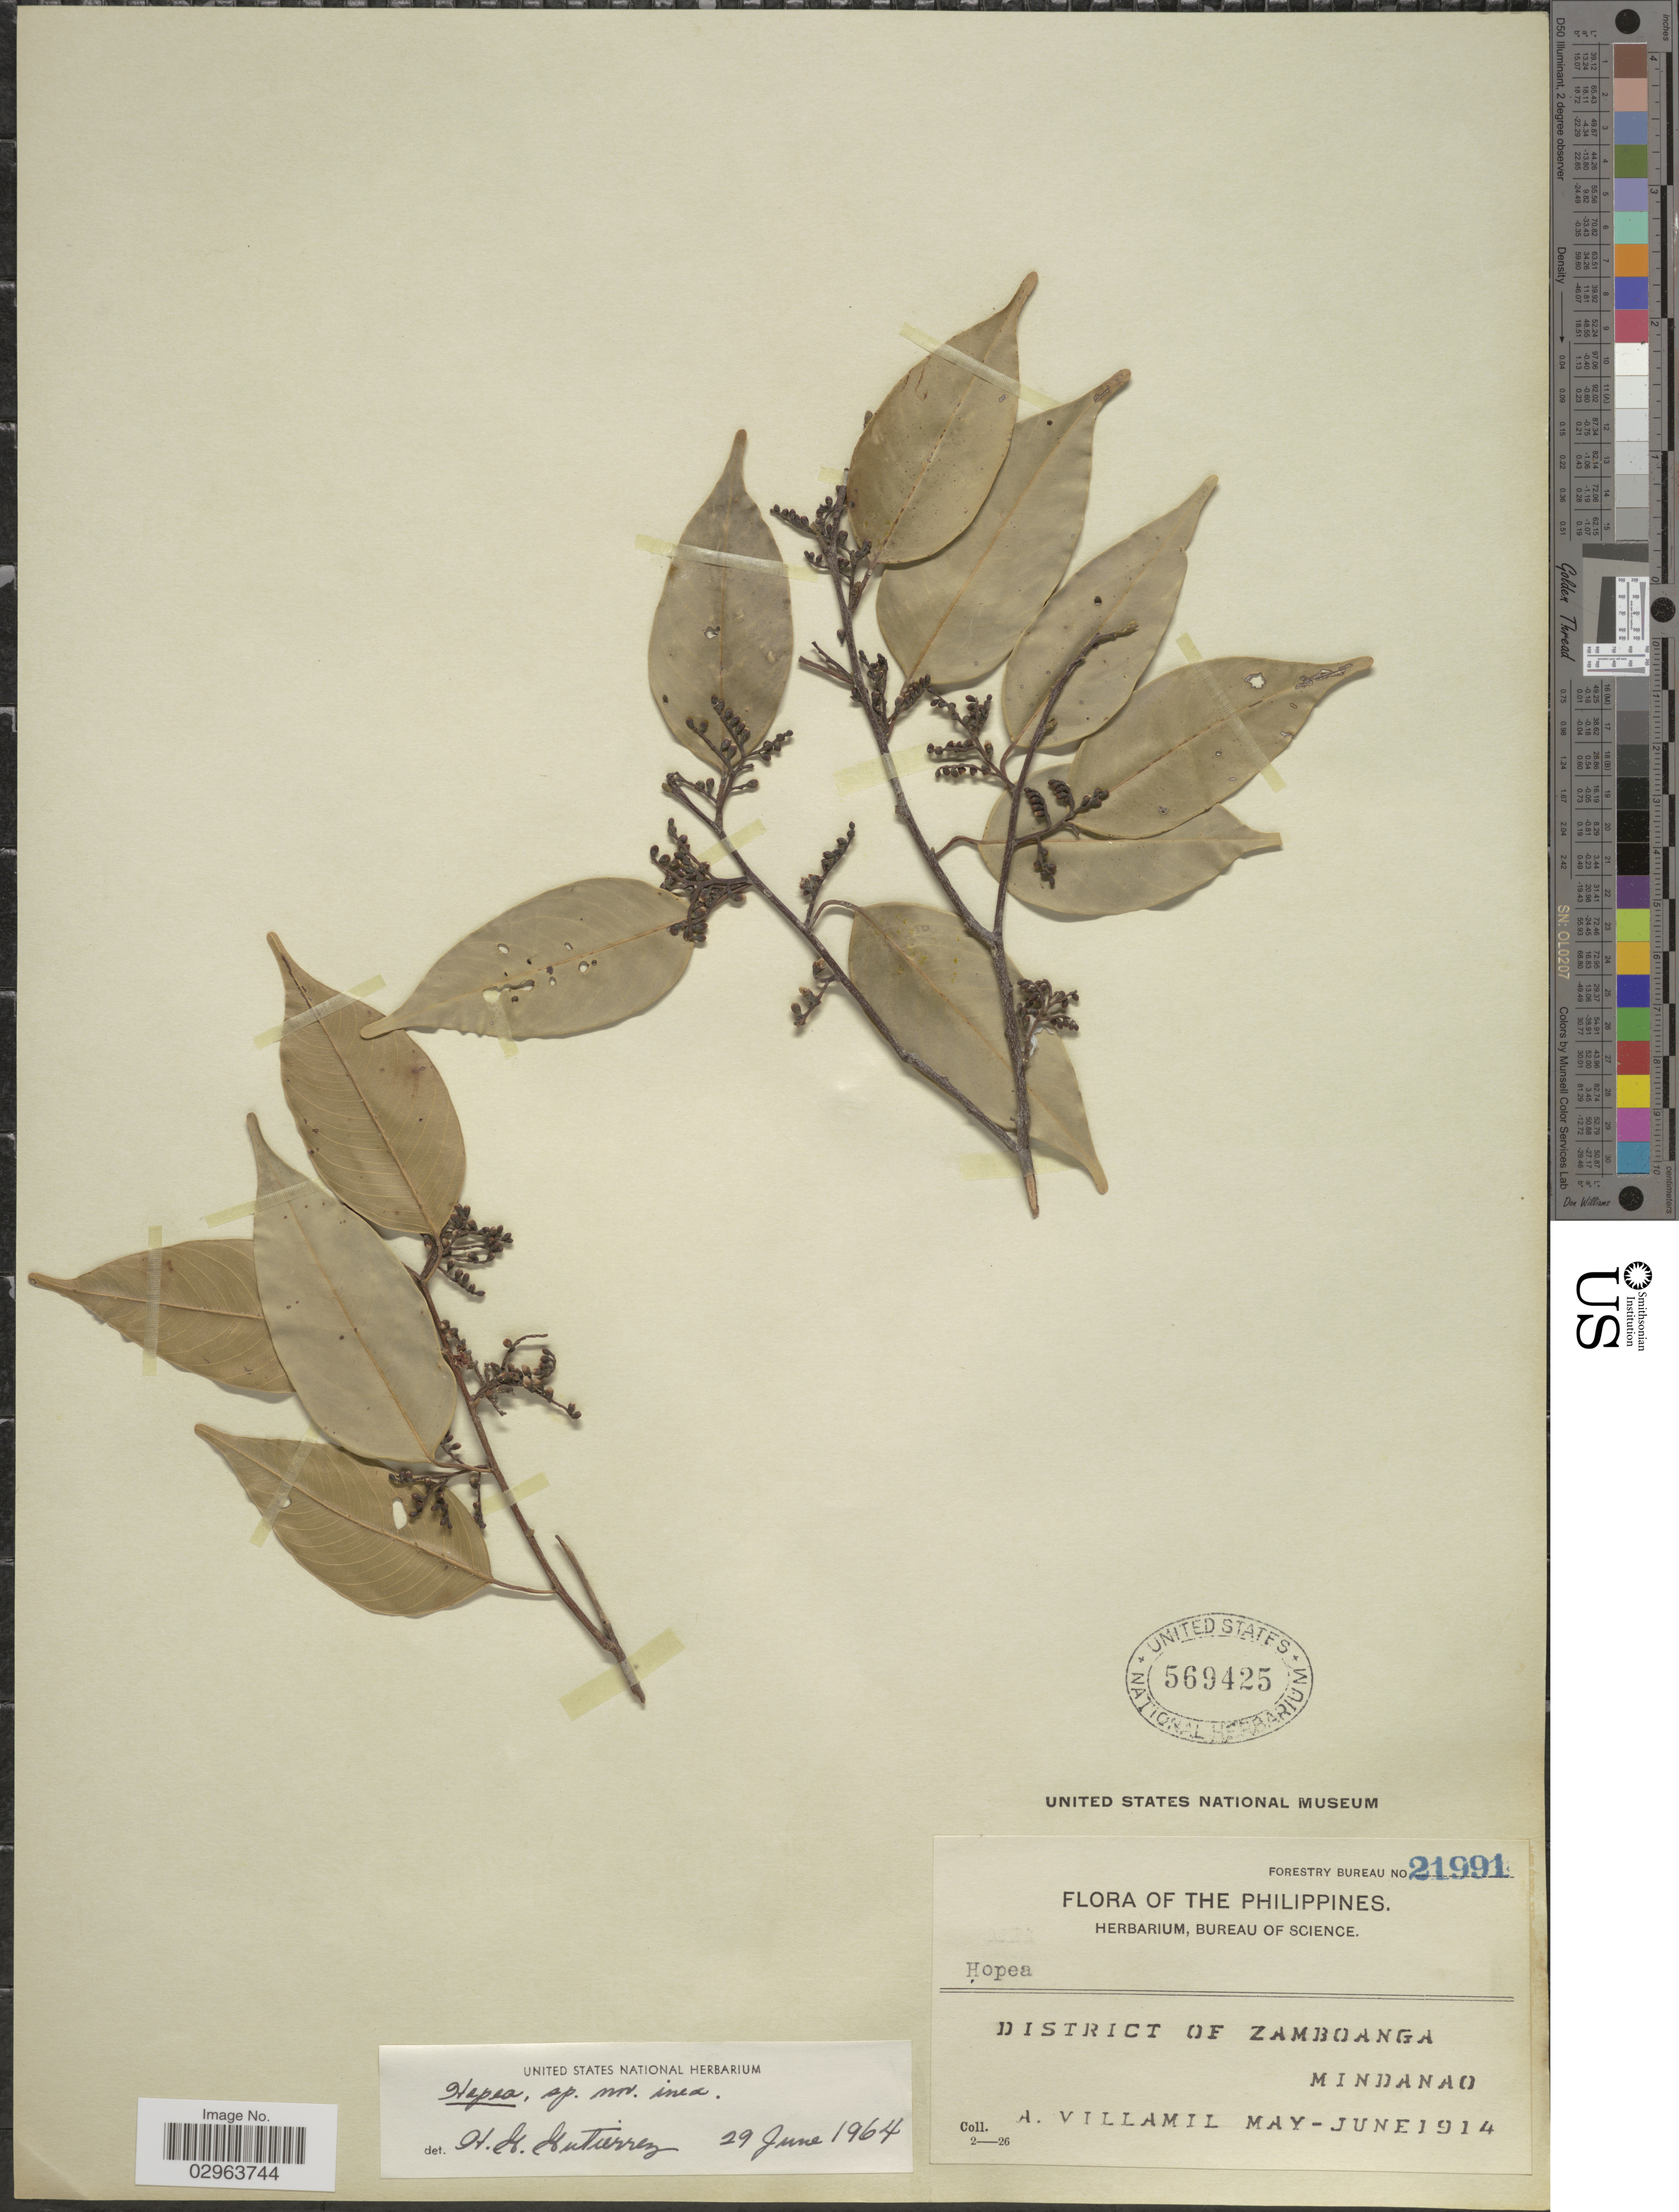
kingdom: Plantae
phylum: Tracheophyta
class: Magnoliopsida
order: Malvales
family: Dipterocarpaceae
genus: Hopea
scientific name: Hopea pierrei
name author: Hance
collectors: A. Villamil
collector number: Forestry Bureau 21991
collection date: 1914-05/1914-06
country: Philippines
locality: District of Zamboanga Mindanao.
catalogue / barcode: US 569425